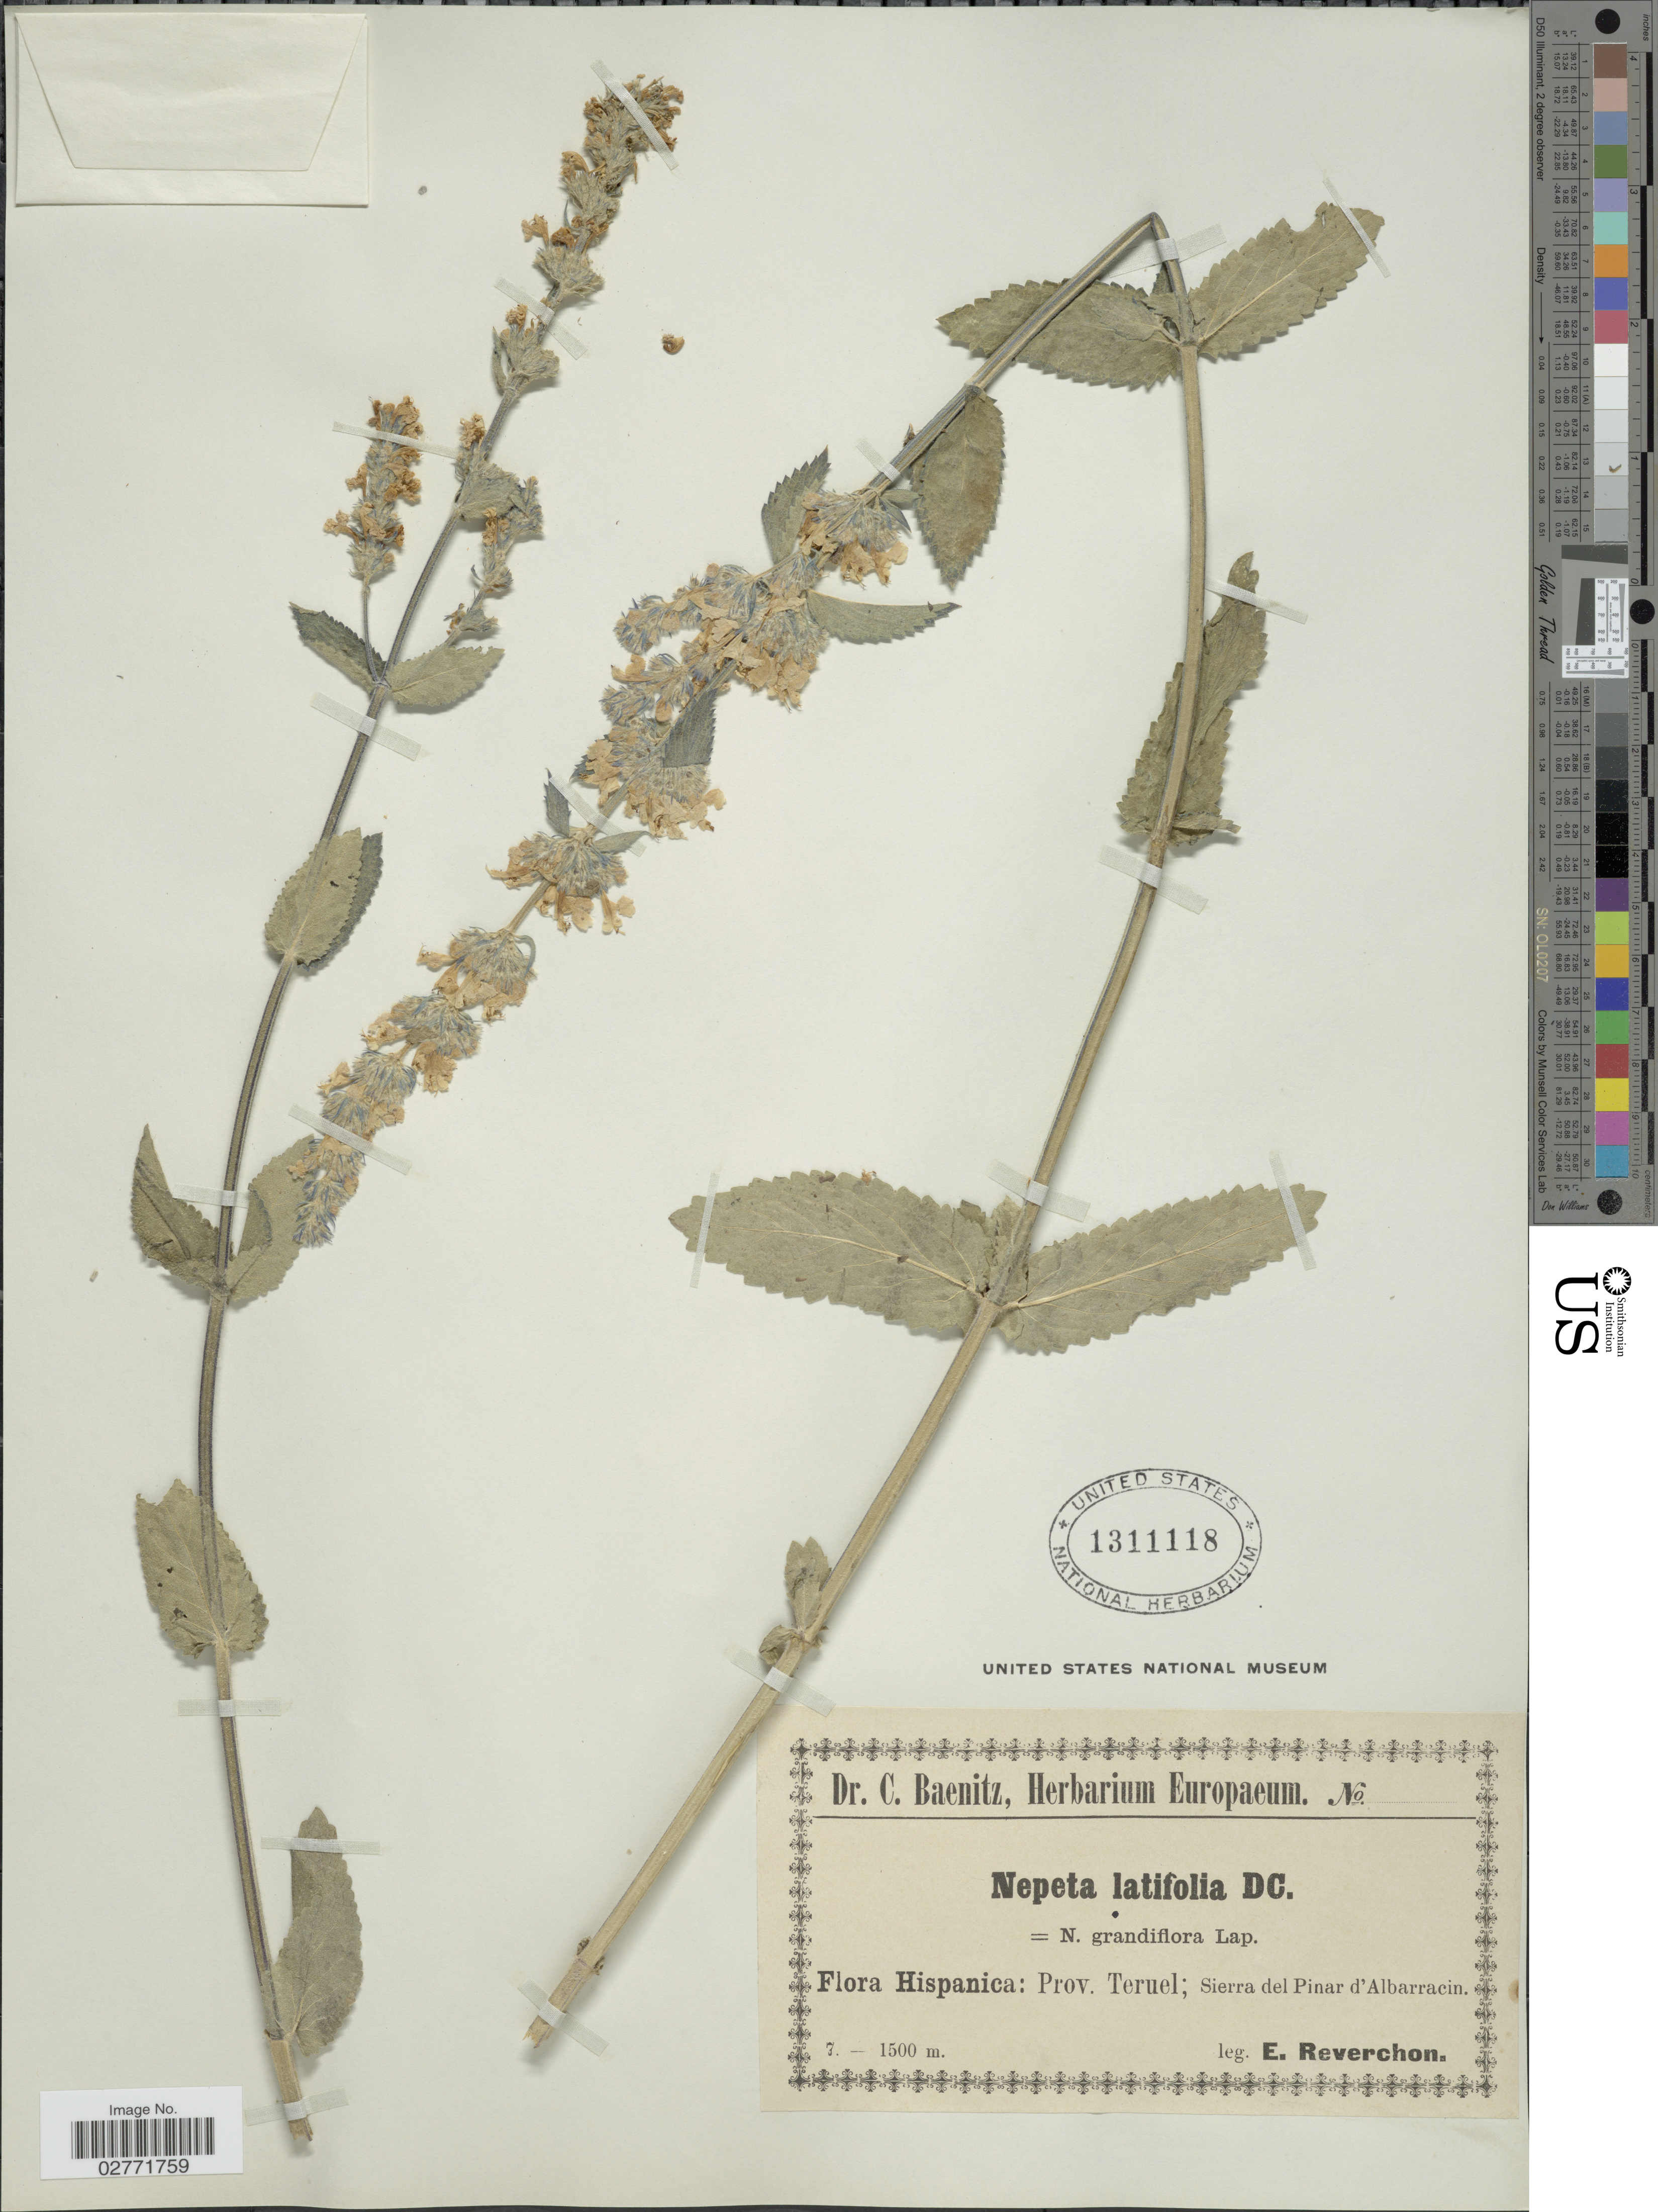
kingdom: Plantae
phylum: Tracheophyta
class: Magnoliopsida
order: Lamiales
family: Lamiaceae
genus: Nepeta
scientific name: Nepeta latifolia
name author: DC.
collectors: E. Reverchon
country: Spain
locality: Hispanica: Prov. Teruel; Sierra del Pinar d'Albarracin.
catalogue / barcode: US 1311118